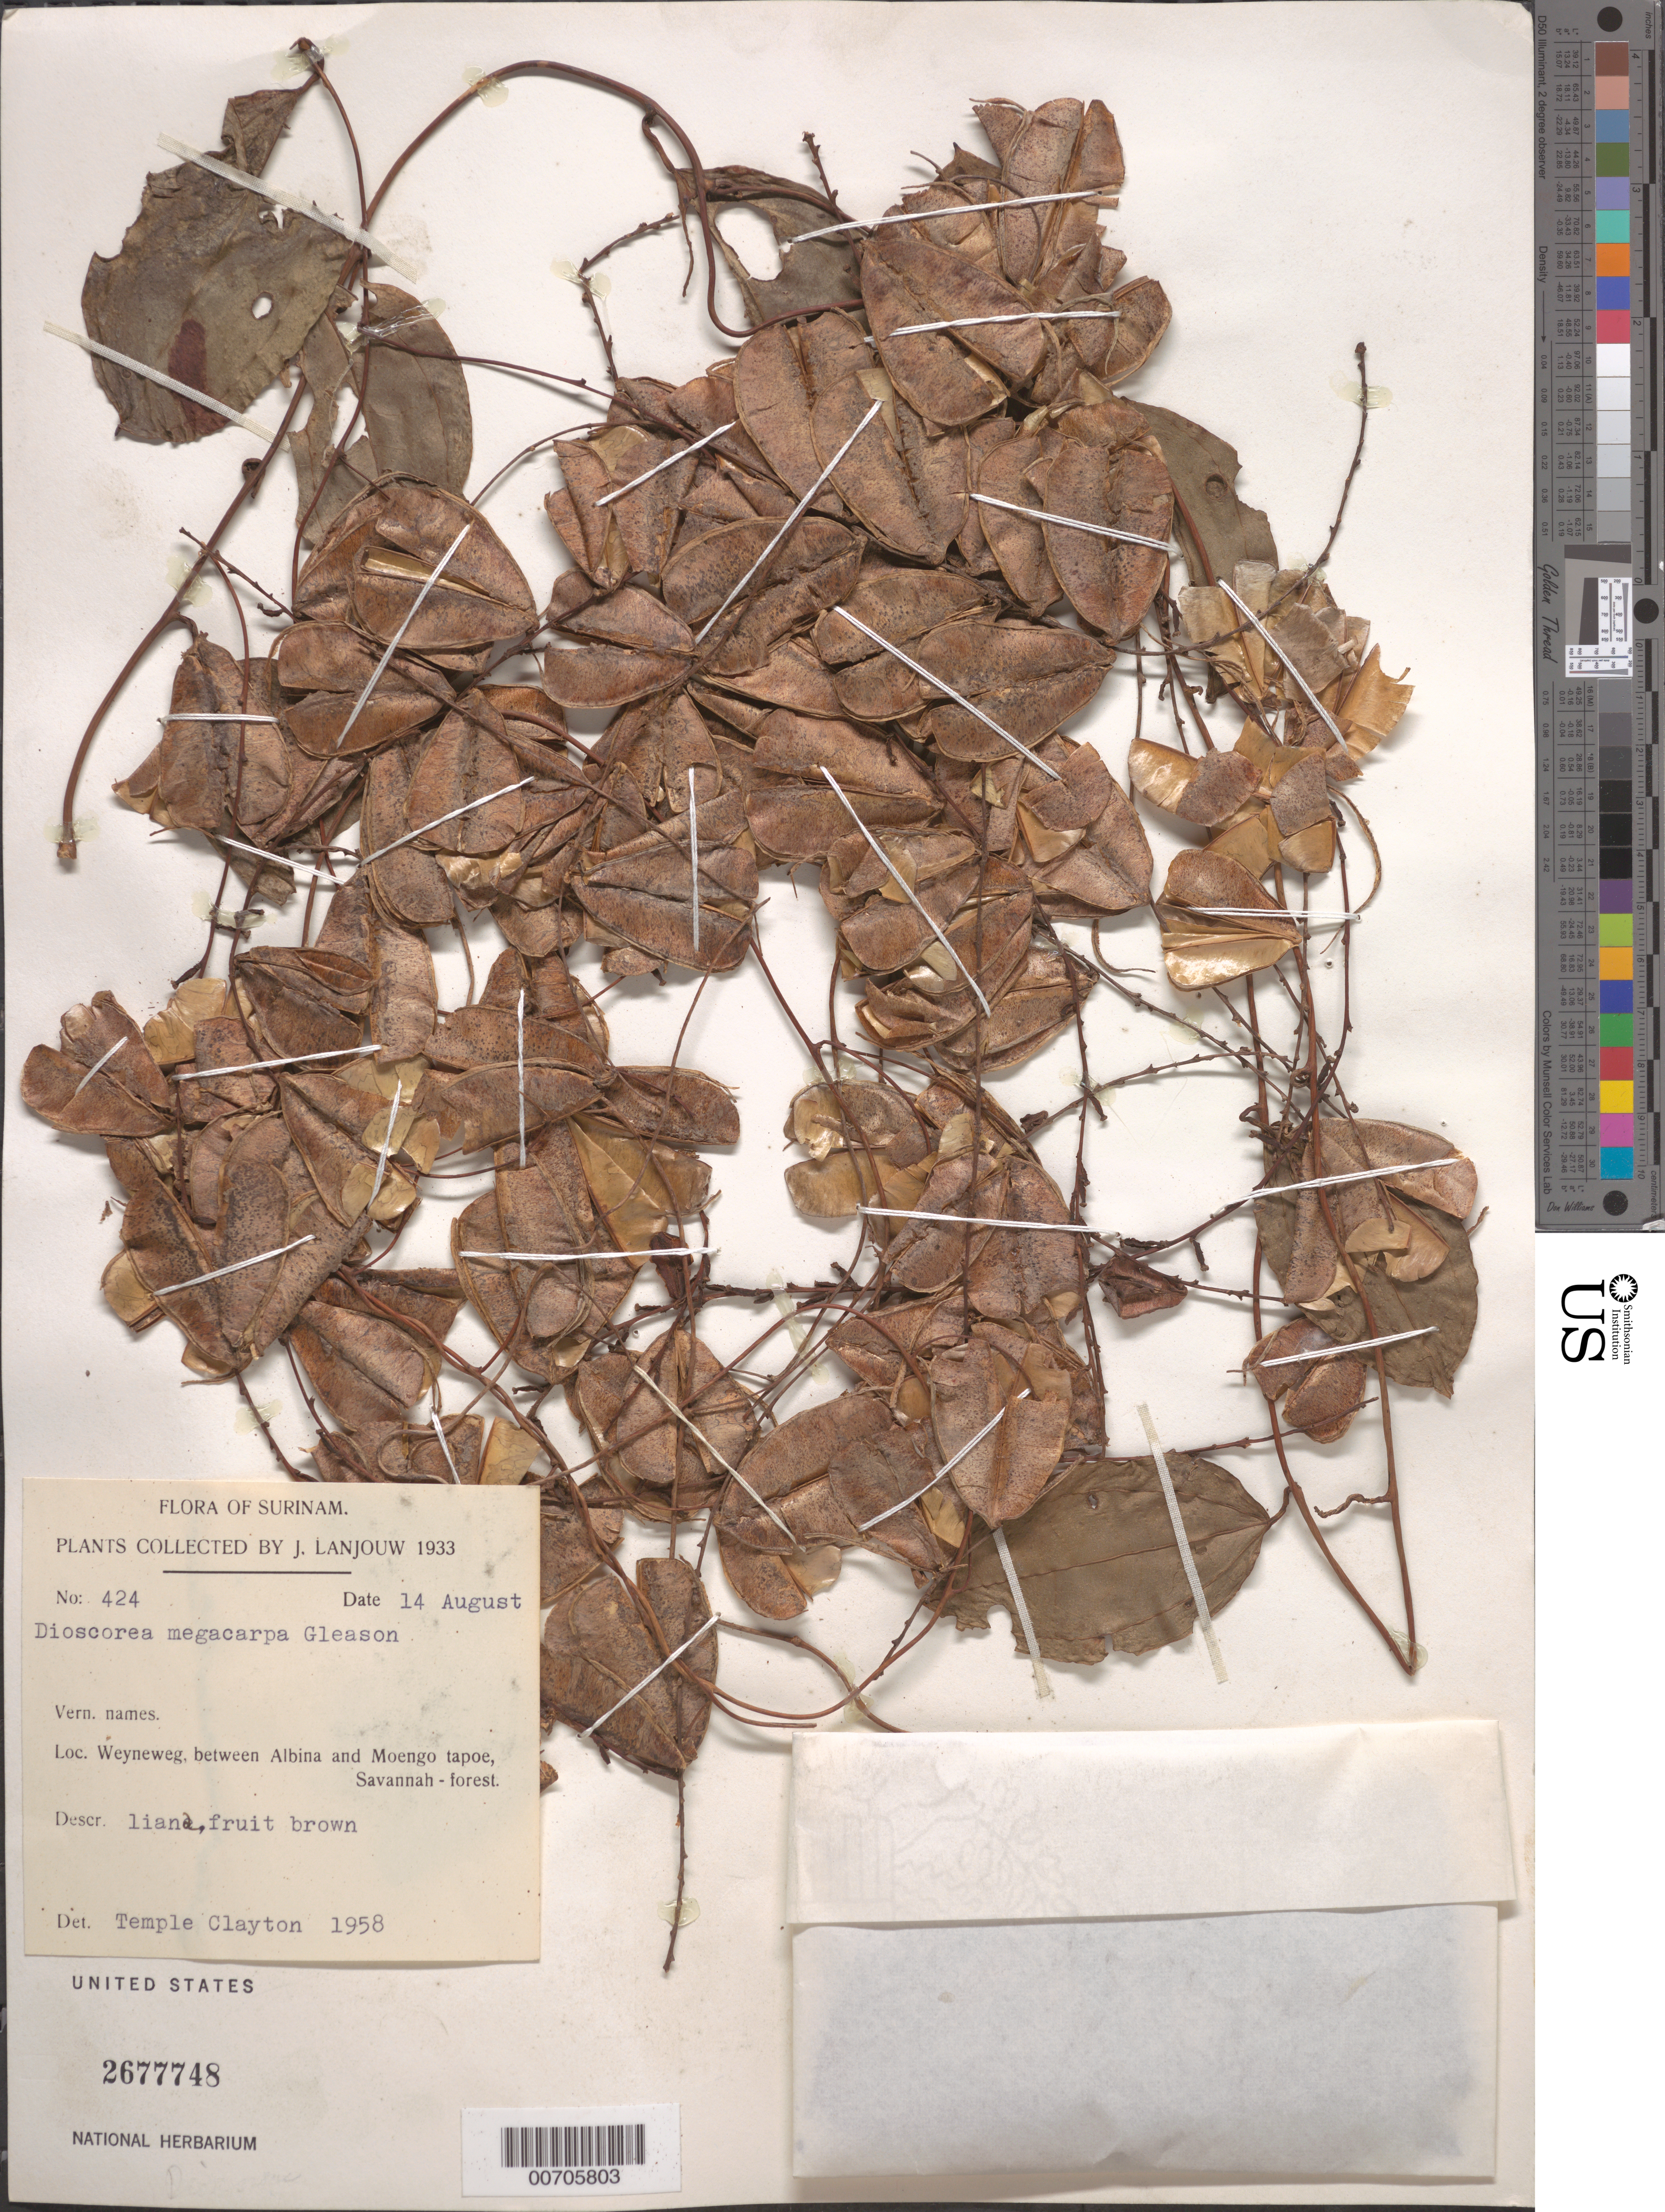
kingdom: Plantae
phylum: Tracheophyta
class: Liliopsida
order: Dioscoreales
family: Dioscoreaceae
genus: Dioscorea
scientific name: Dioscorea megacarpa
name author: Gleason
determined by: Clayton, T.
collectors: J. Lanjouw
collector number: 424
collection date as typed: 14-Aug-33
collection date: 1933-08-14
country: Suriname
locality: Weyneweg, between Albina and Moengo tapoe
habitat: Savanna forest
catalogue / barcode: US 2677748